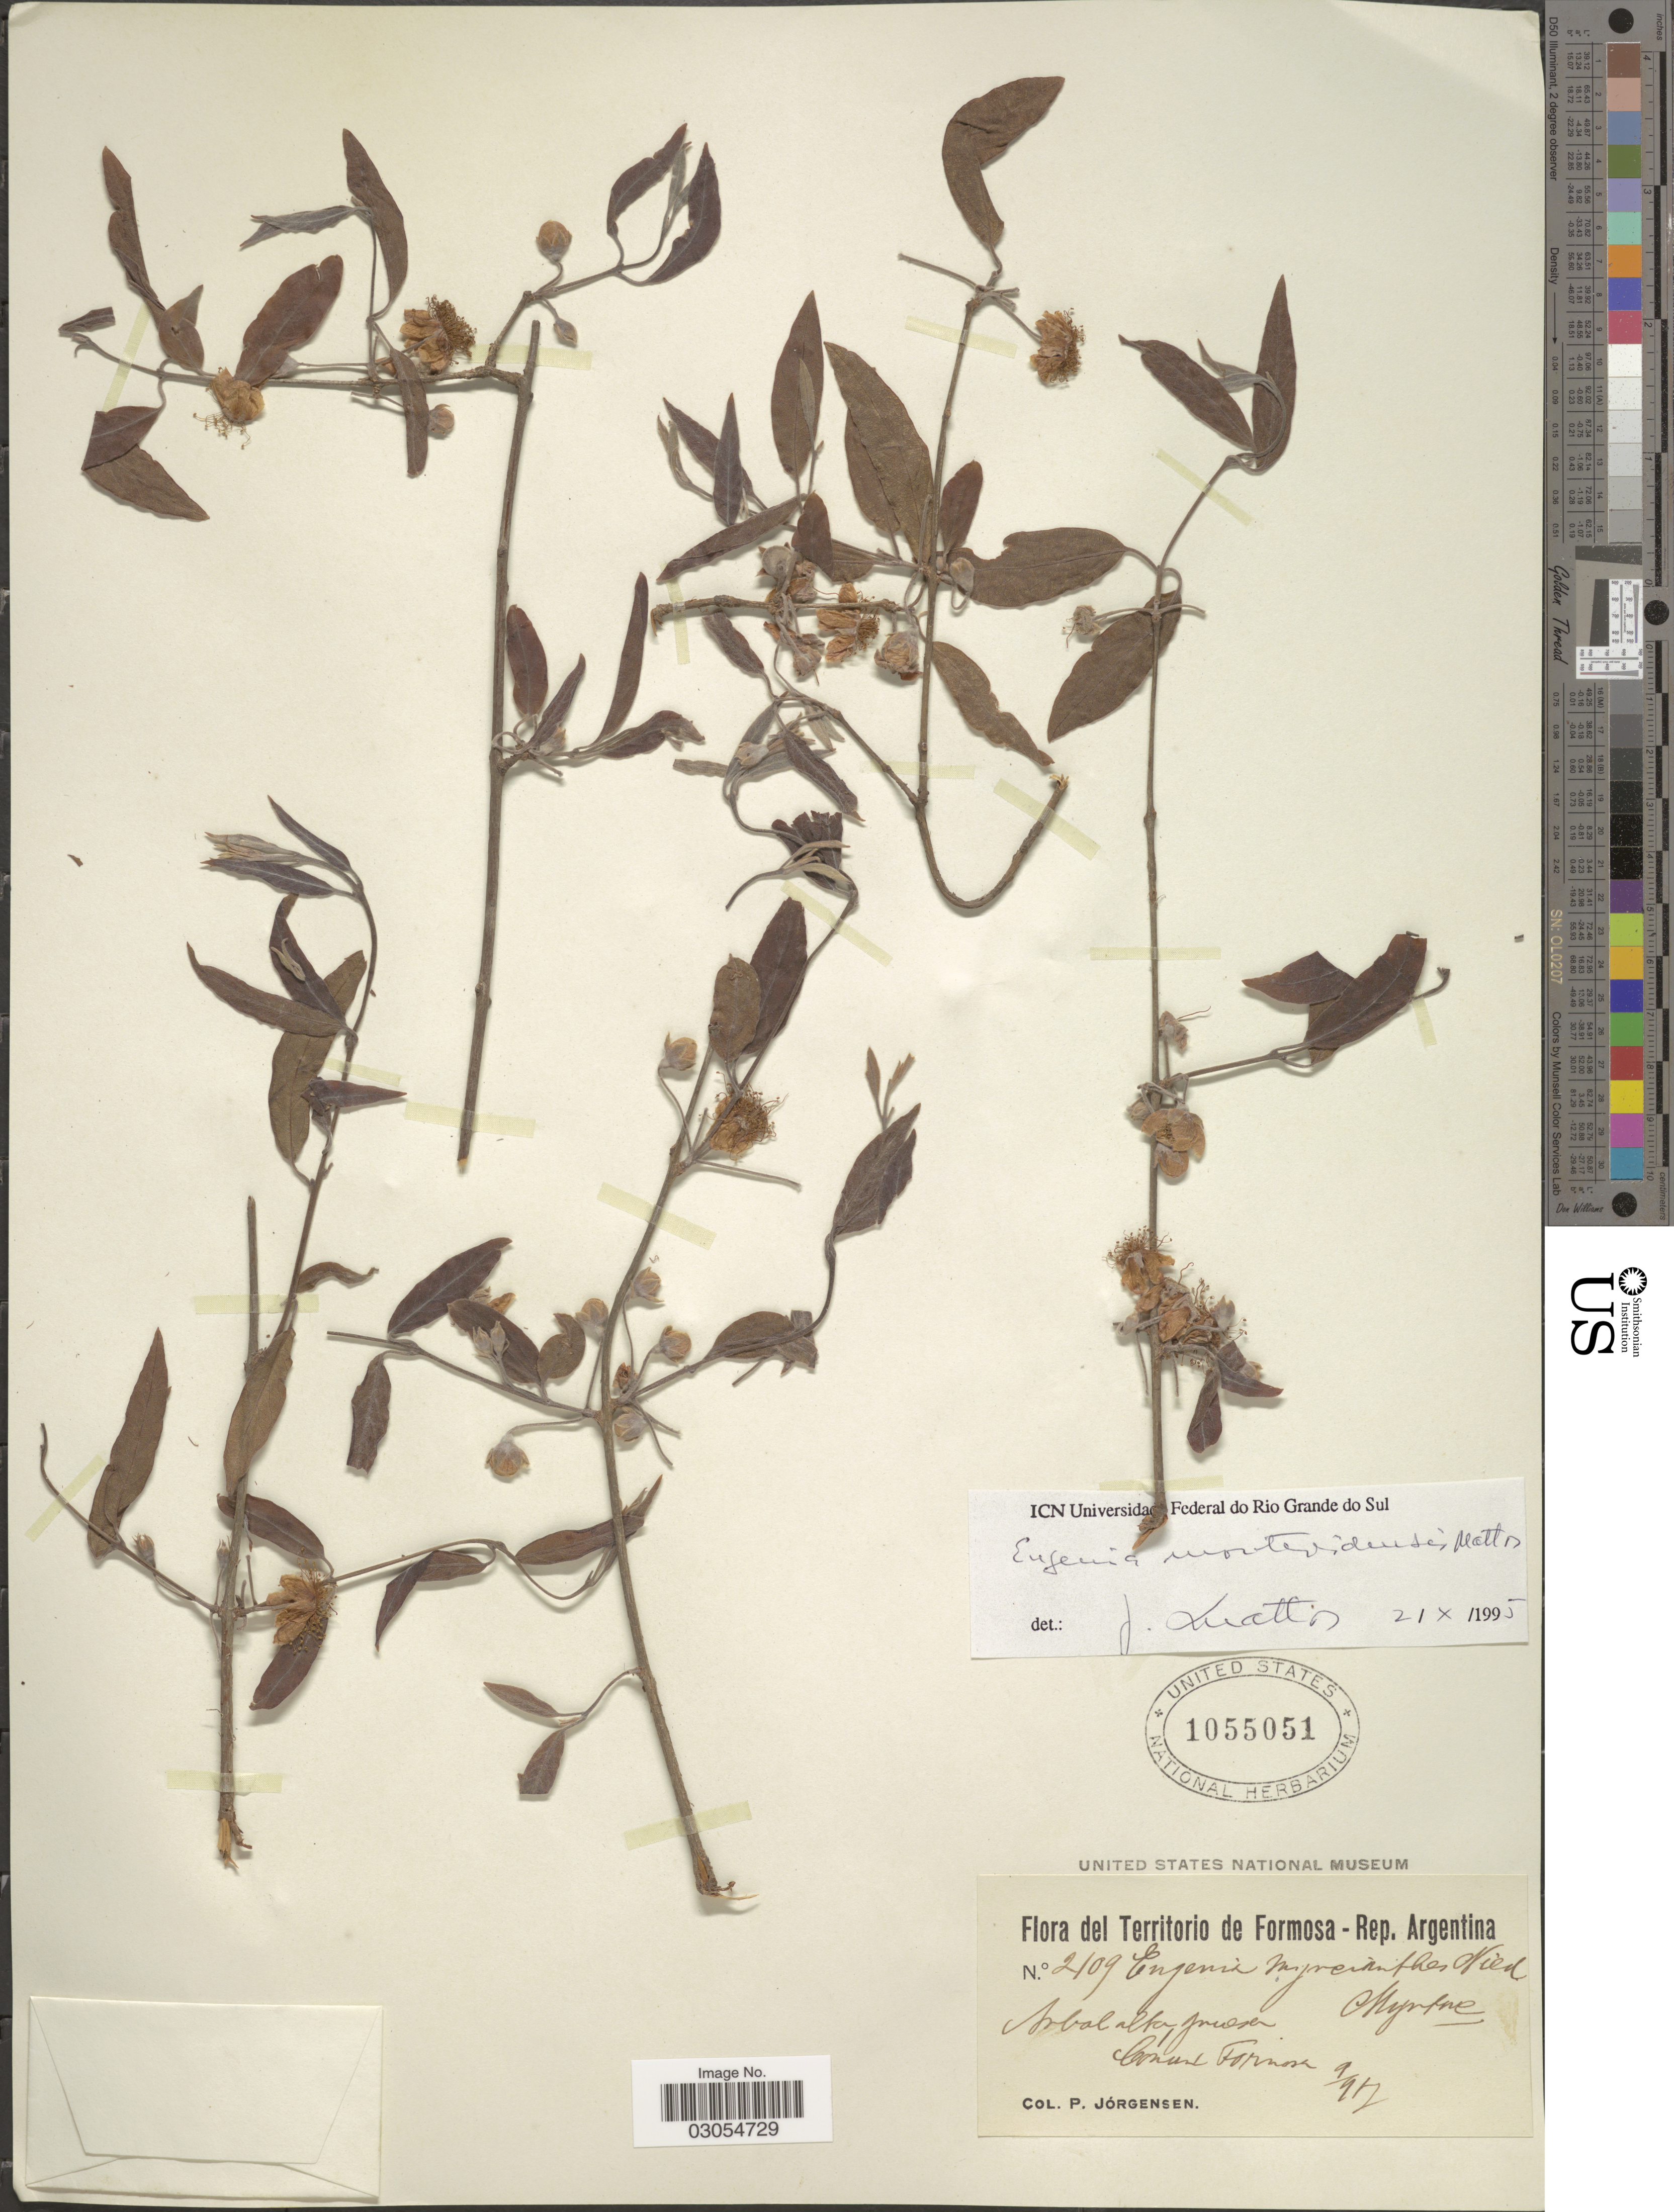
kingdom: Plantae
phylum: Tracheophyta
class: Magnoliopsida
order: Myrtales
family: Myrtaceae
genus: Eugenia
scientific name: Eugenia myrcianthes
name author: Nied.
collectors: P. Jörgensen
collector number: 2109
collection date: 1917-09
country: Argentina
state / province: Formosa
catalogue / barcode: US 1055051